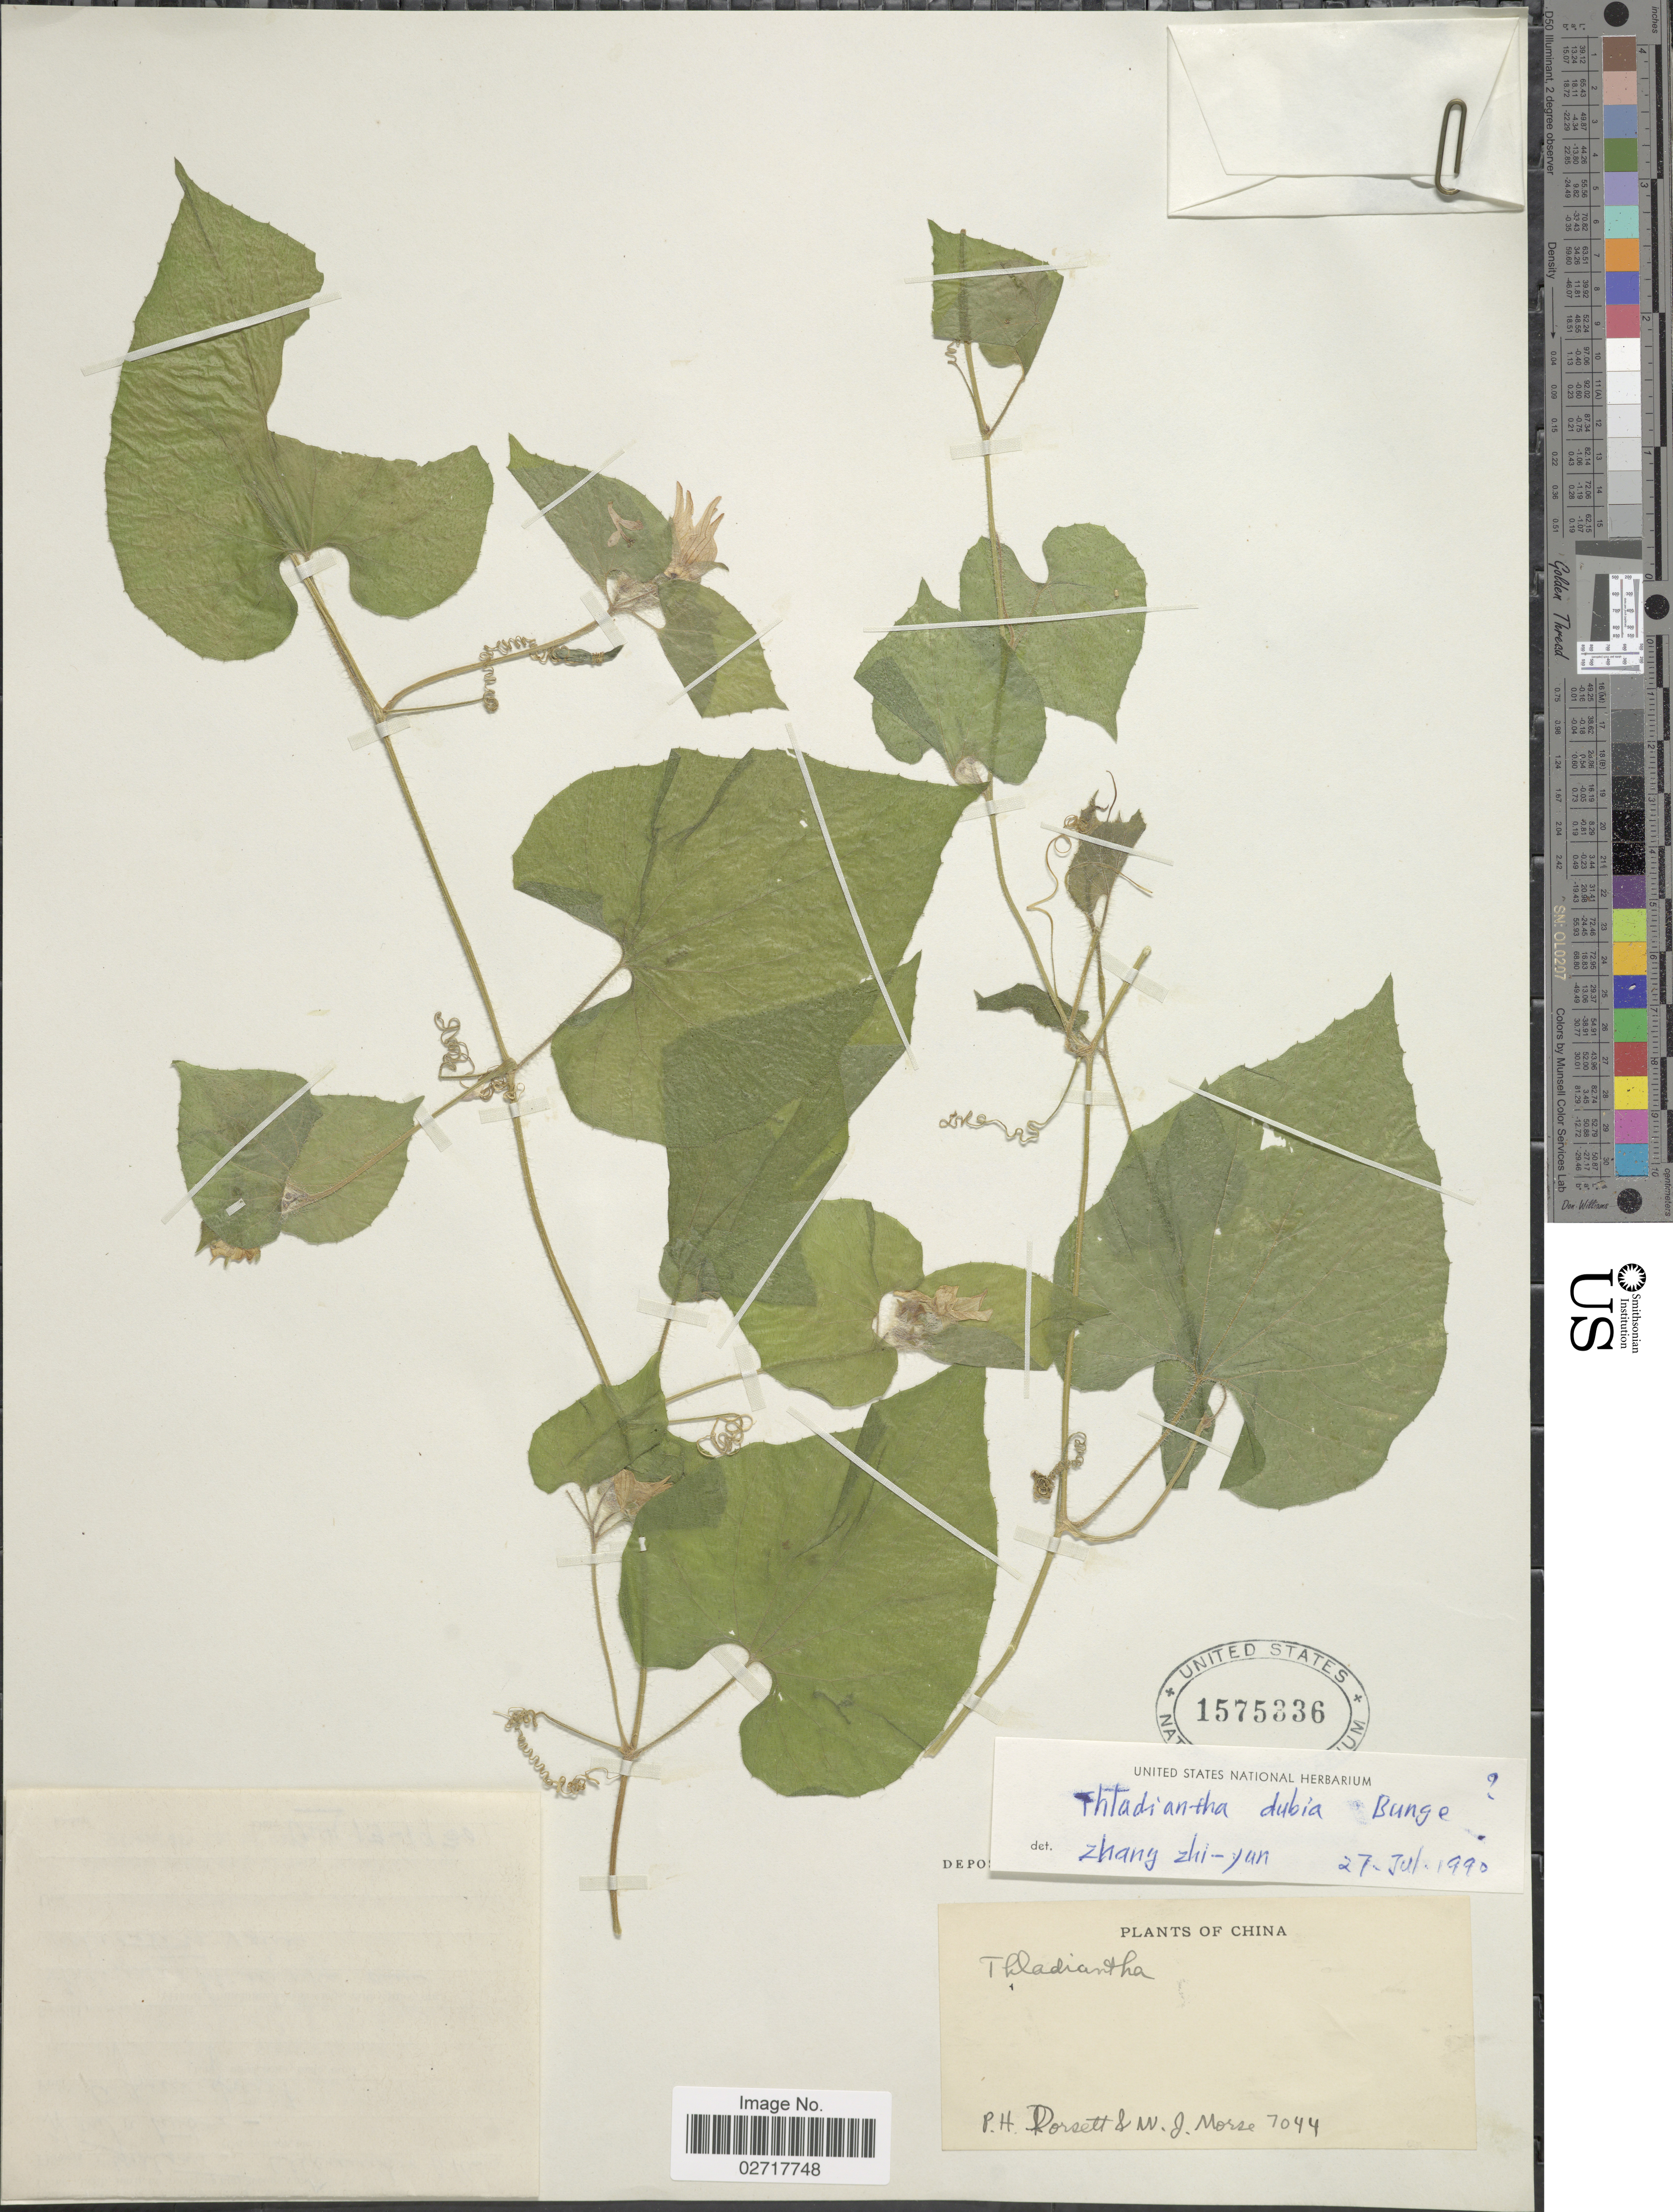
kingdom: Plantae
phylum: Tracheophyta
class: Magnoliopsida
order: Cucurbitales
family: Cucurbitaceae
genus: Thladiantha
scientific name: Thladiantha dubia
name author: Bunge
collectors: P. H. Dorsett & W. J. Morse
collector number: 7044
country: China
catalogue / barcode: US 1575336